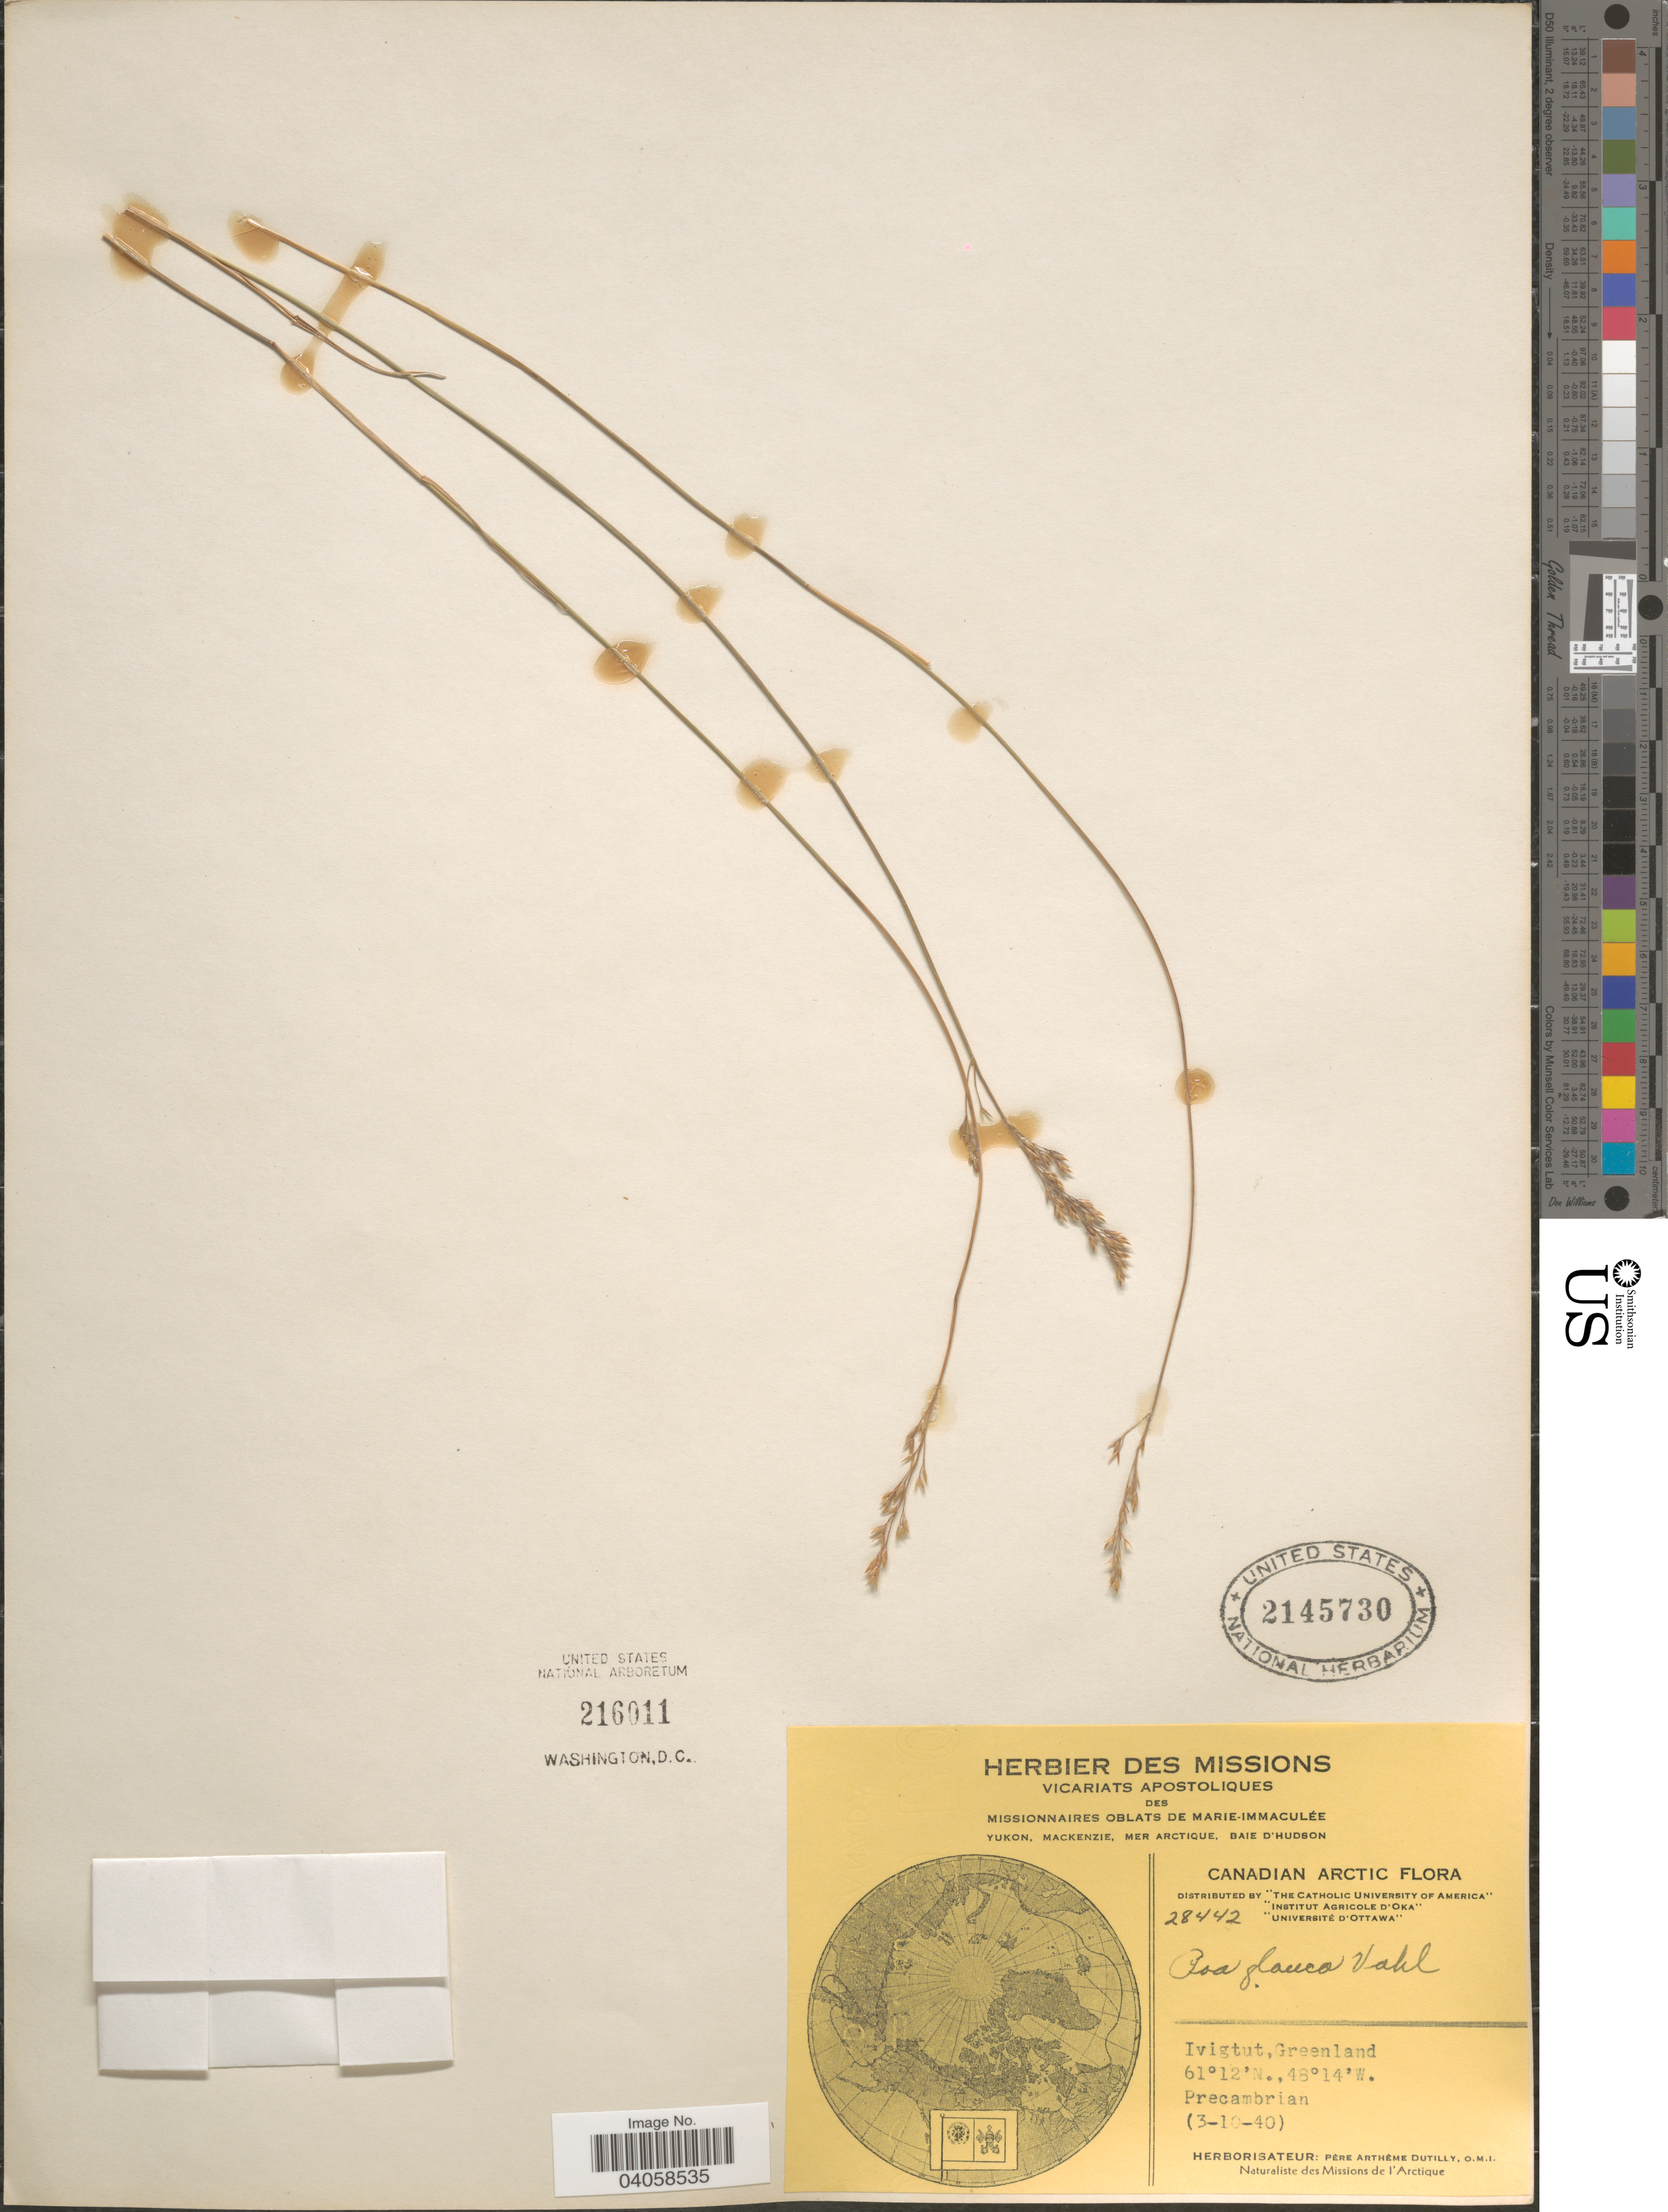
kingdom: Plantae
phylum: Tracheophyta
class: Liliopsida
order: Poales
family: Poaceae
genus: Poa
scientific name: Poa glauca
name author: Vahl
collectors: P. Dutilly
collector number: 28442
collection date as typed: Transcribed d/m/y: 3/10/40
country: Greenland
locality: Ivigtut, Greenland.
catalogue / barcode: US 2145730